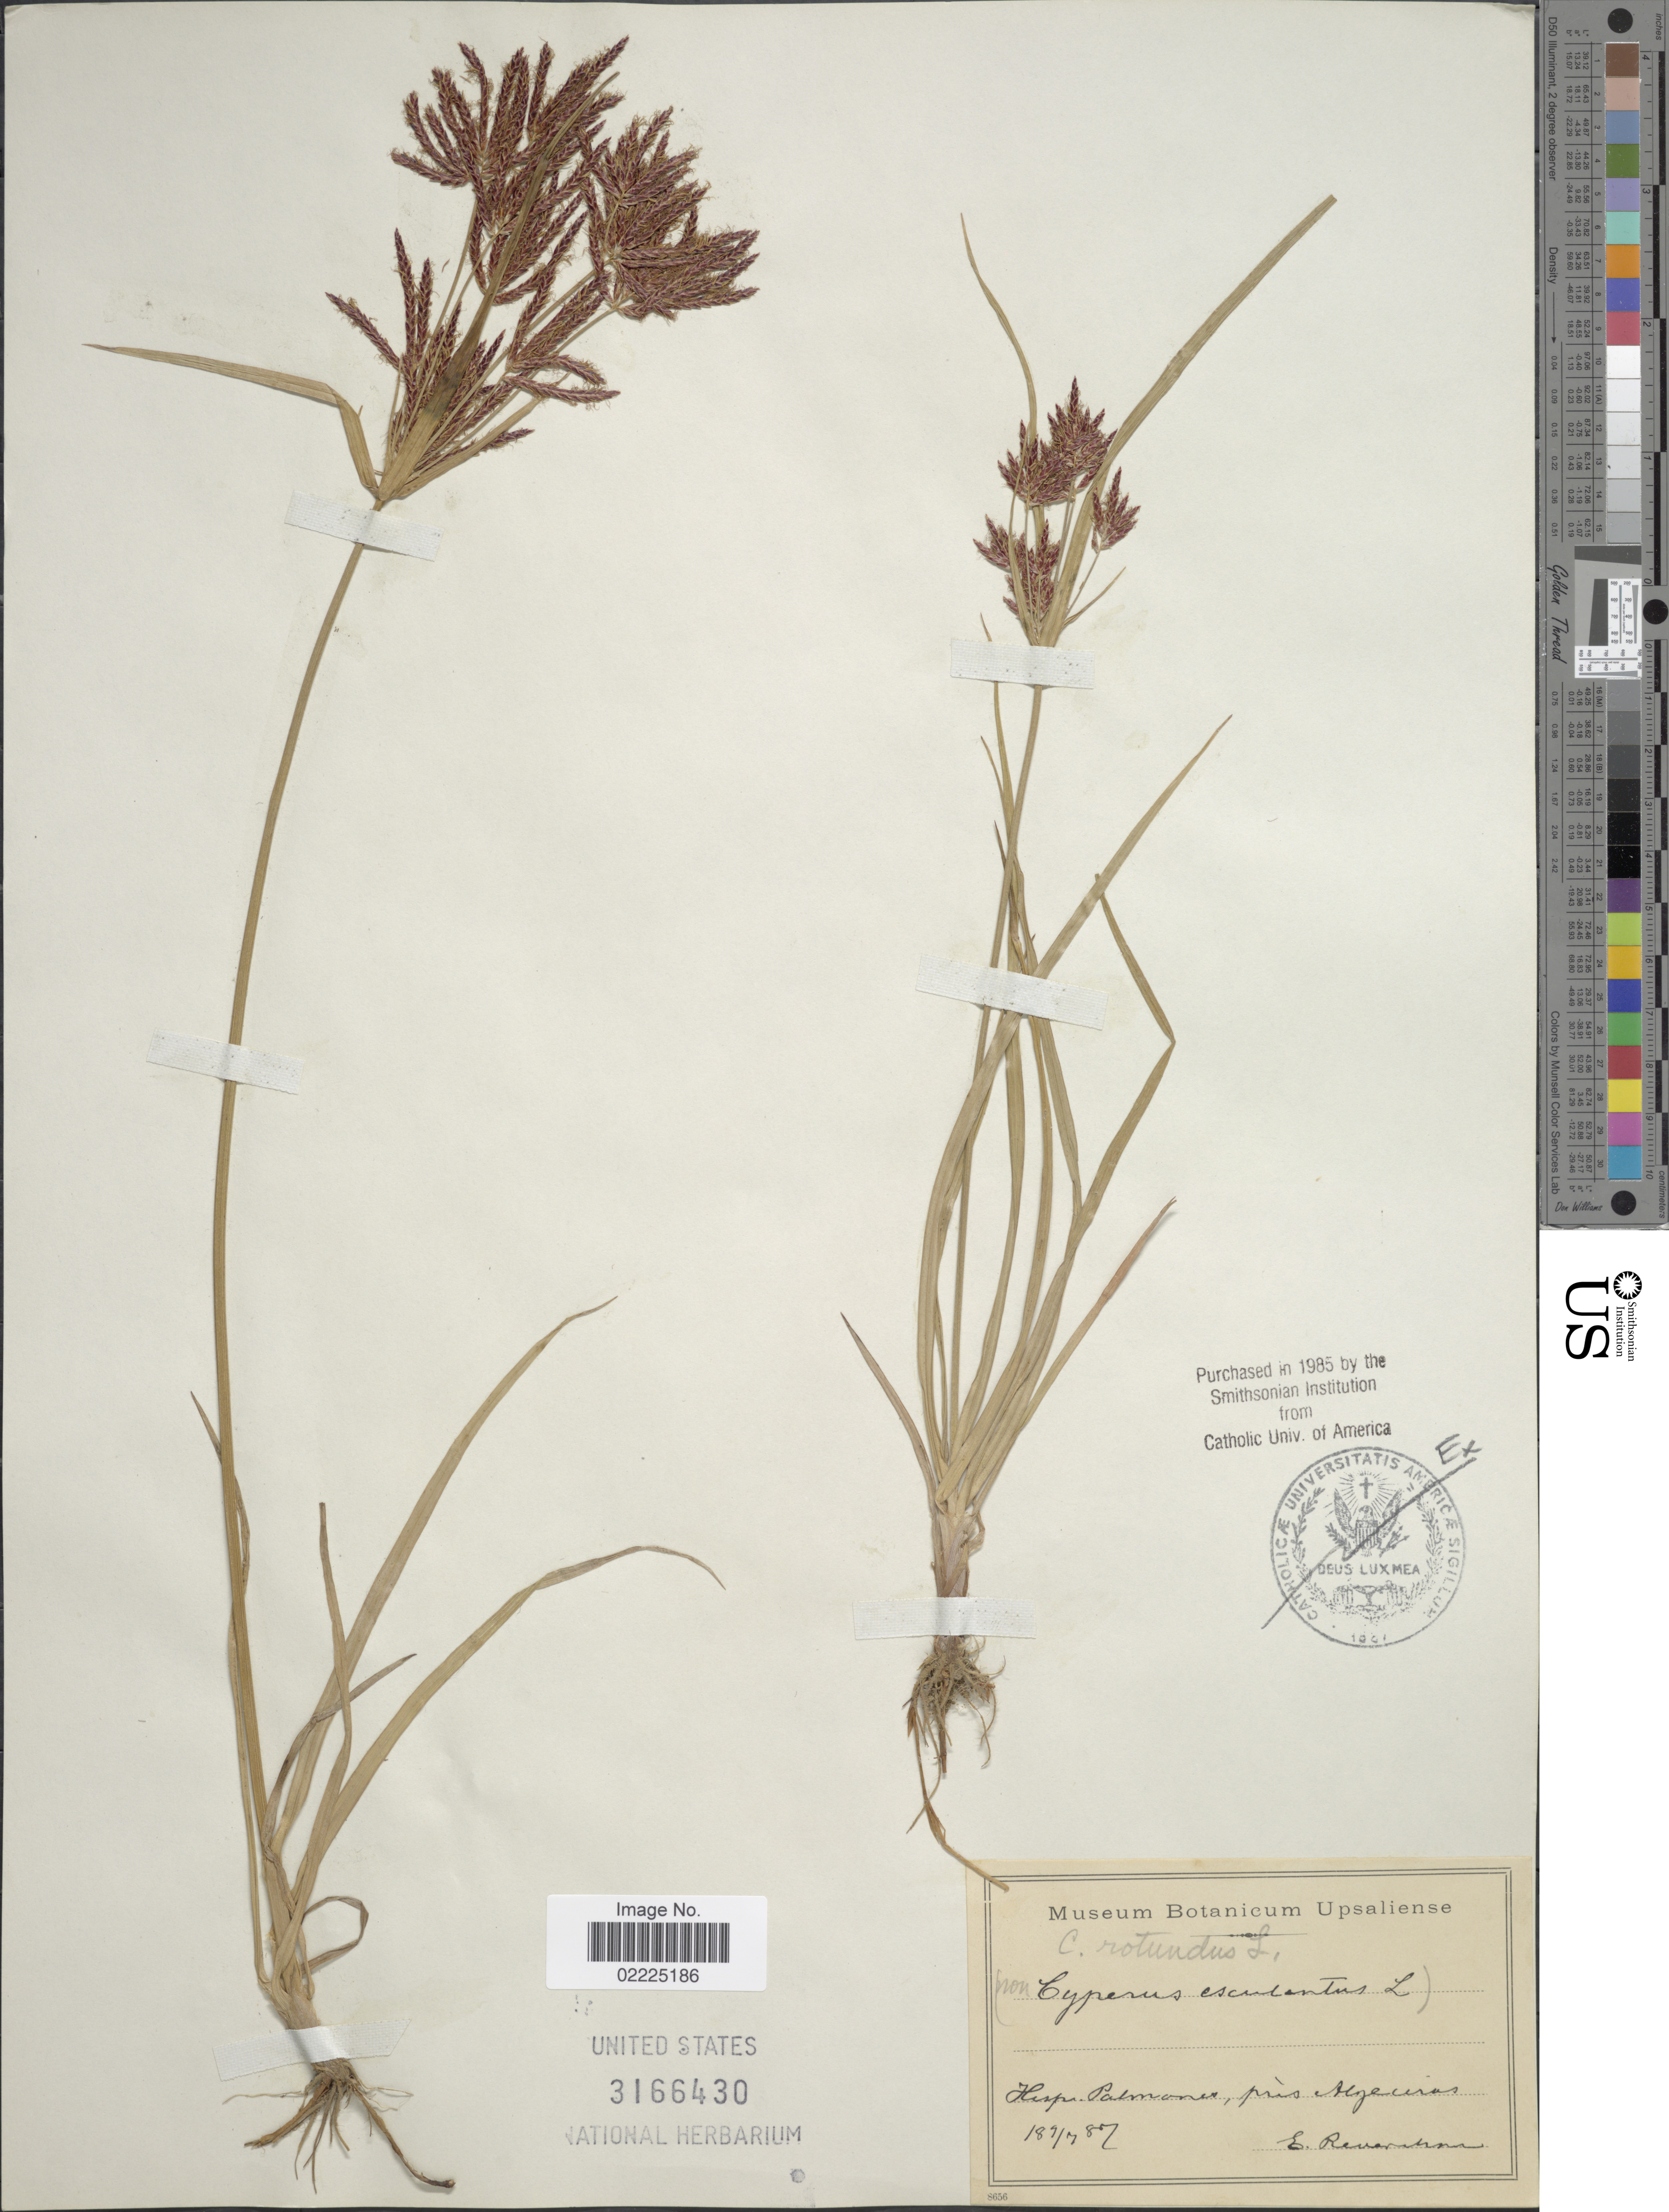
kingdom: Plantae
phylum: Tracheophyta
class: Liliopsida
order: Poales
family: Cyperaceae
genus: Cyperus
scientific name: Cyperus rotundus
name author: L.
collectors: E. Reverchon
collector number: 189/7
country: Spain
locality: Hisp. Palmones, pres. Algeciras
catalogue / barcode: US 3166430